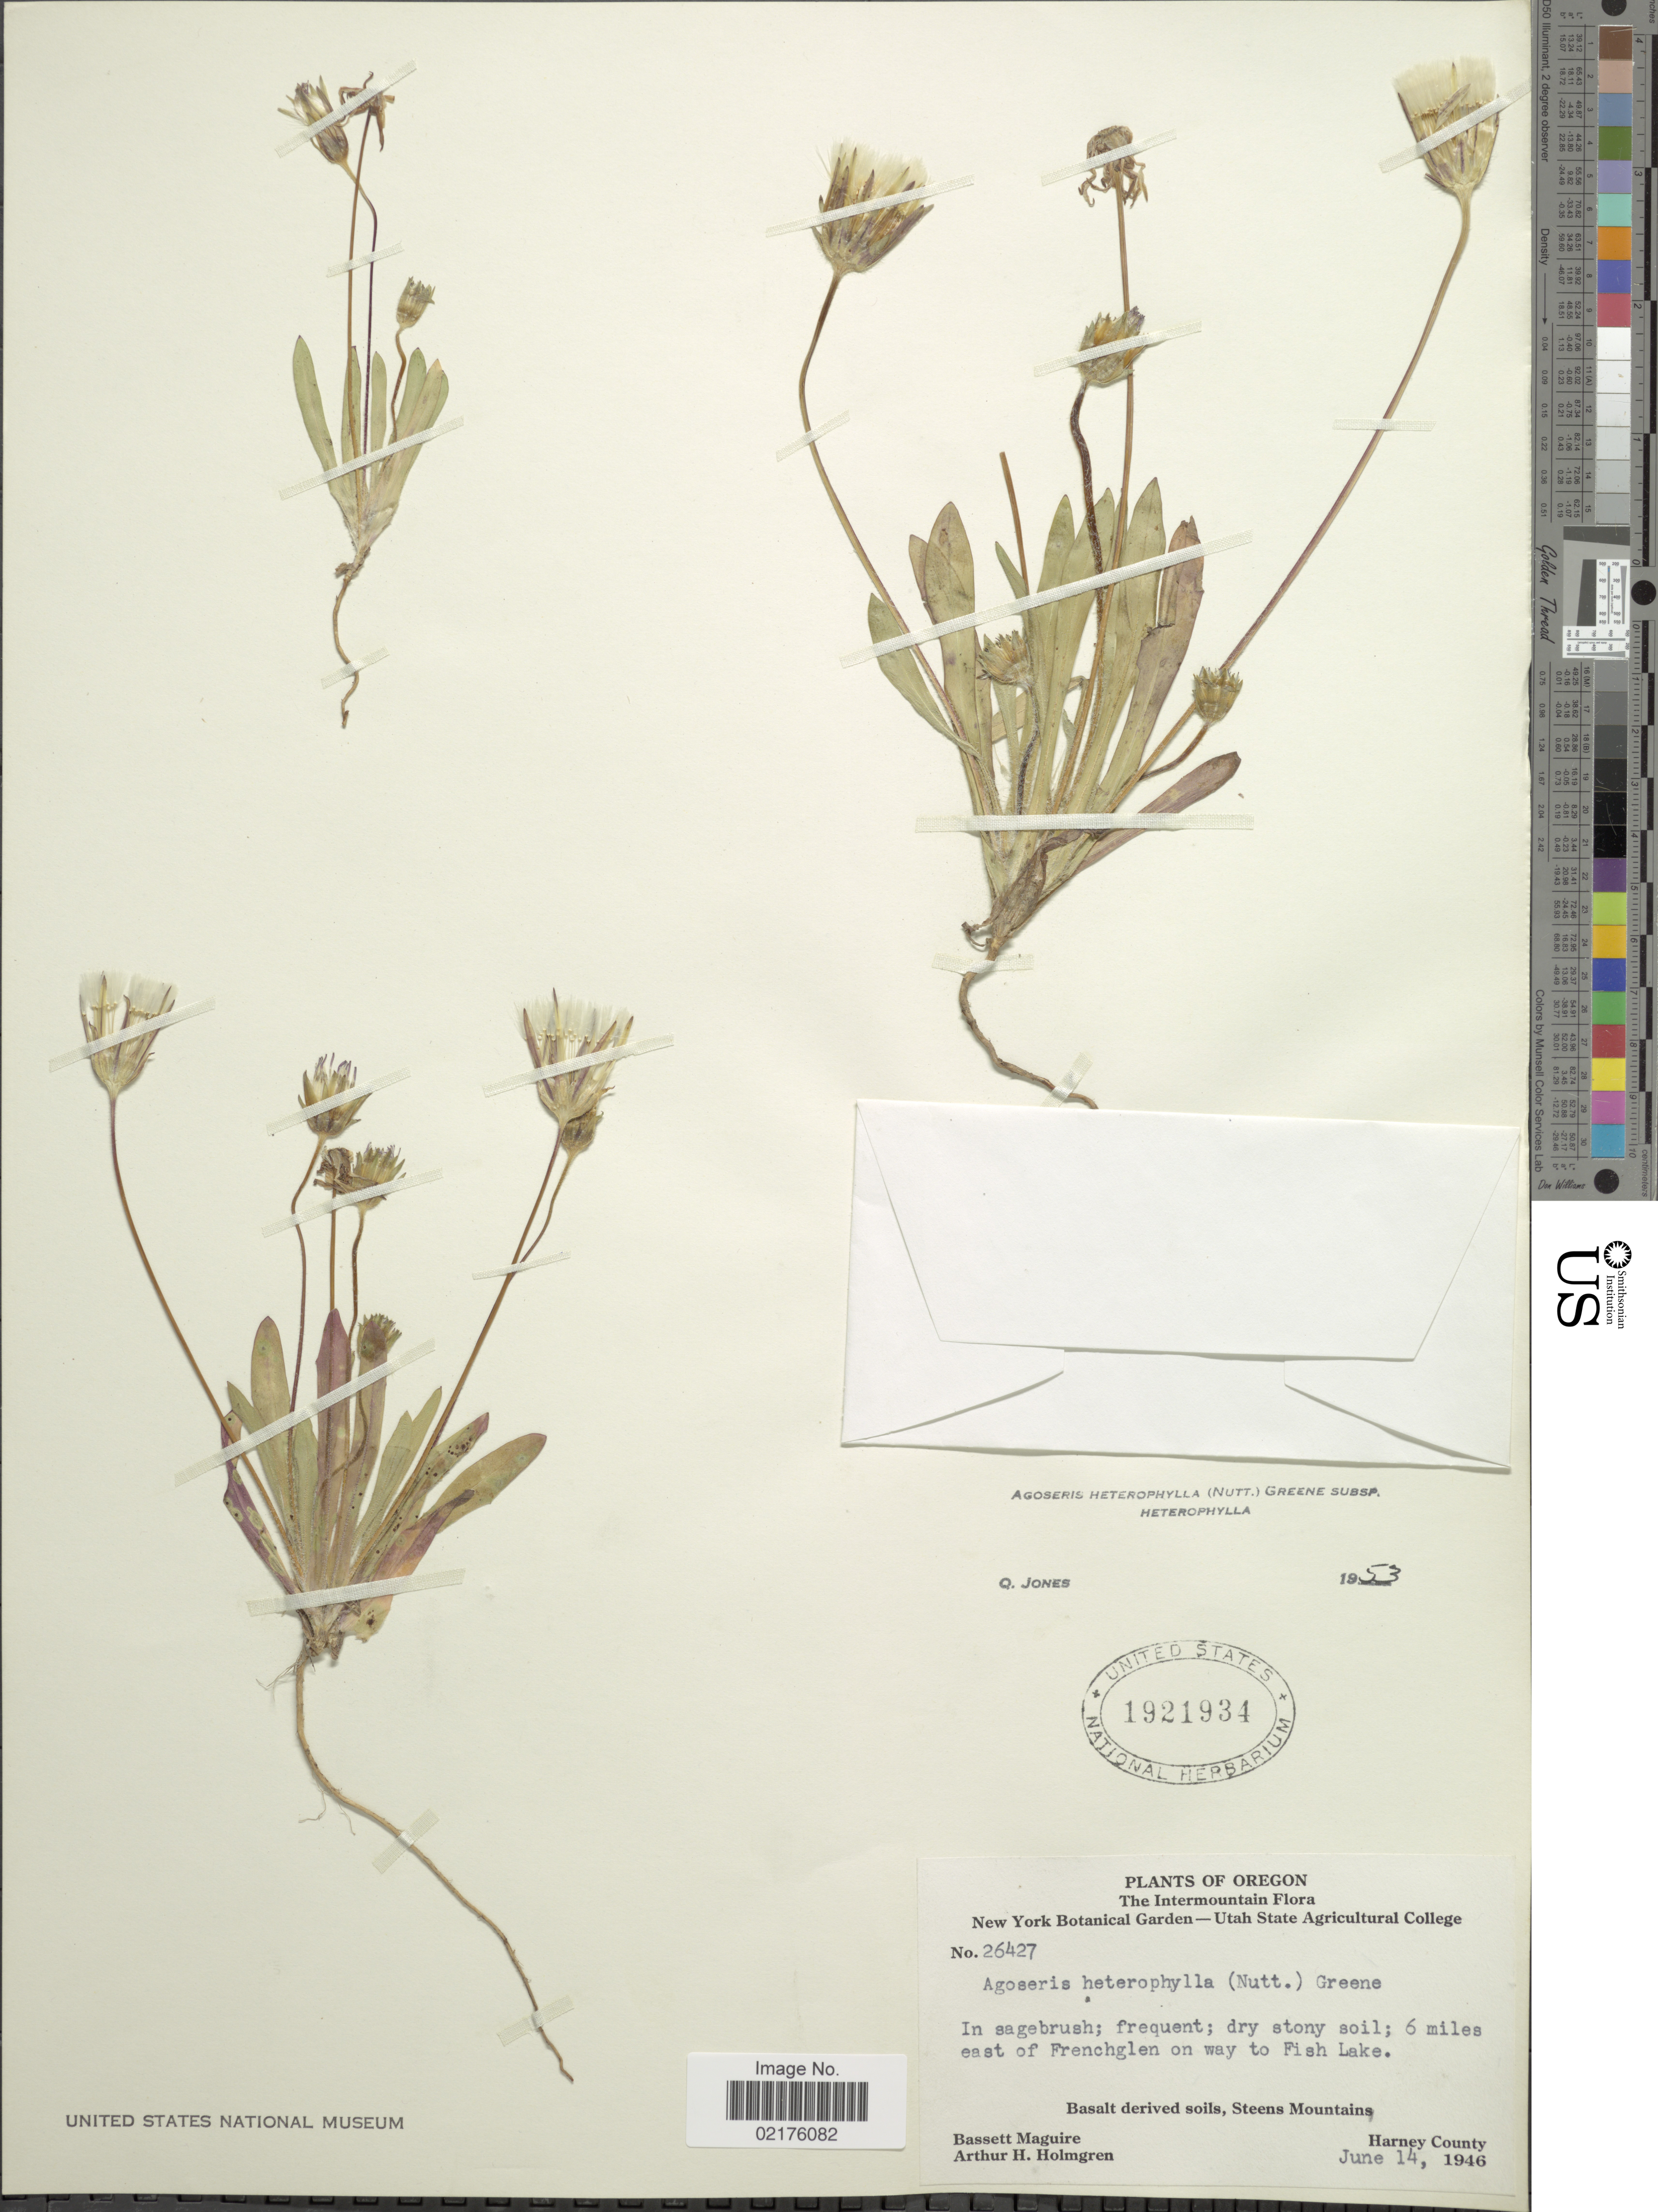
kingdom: Plantae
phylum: Tracheophyta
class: Magnoliopsida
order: Asterales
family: Asteraceae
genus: Agoseris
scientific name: Agoseris heterophylla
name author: (Nutt.) Greene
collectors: B. Maguire & A. H. Holmgren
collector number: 26427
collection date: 1946-06-14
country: United States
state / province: Oregon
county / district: Harney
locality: The Intermountain, Basalt derived soils, Steens Mountains, Harney County, 6 miles ewast of Frenchglen on way to Fish Lake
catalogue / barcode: US 1921934